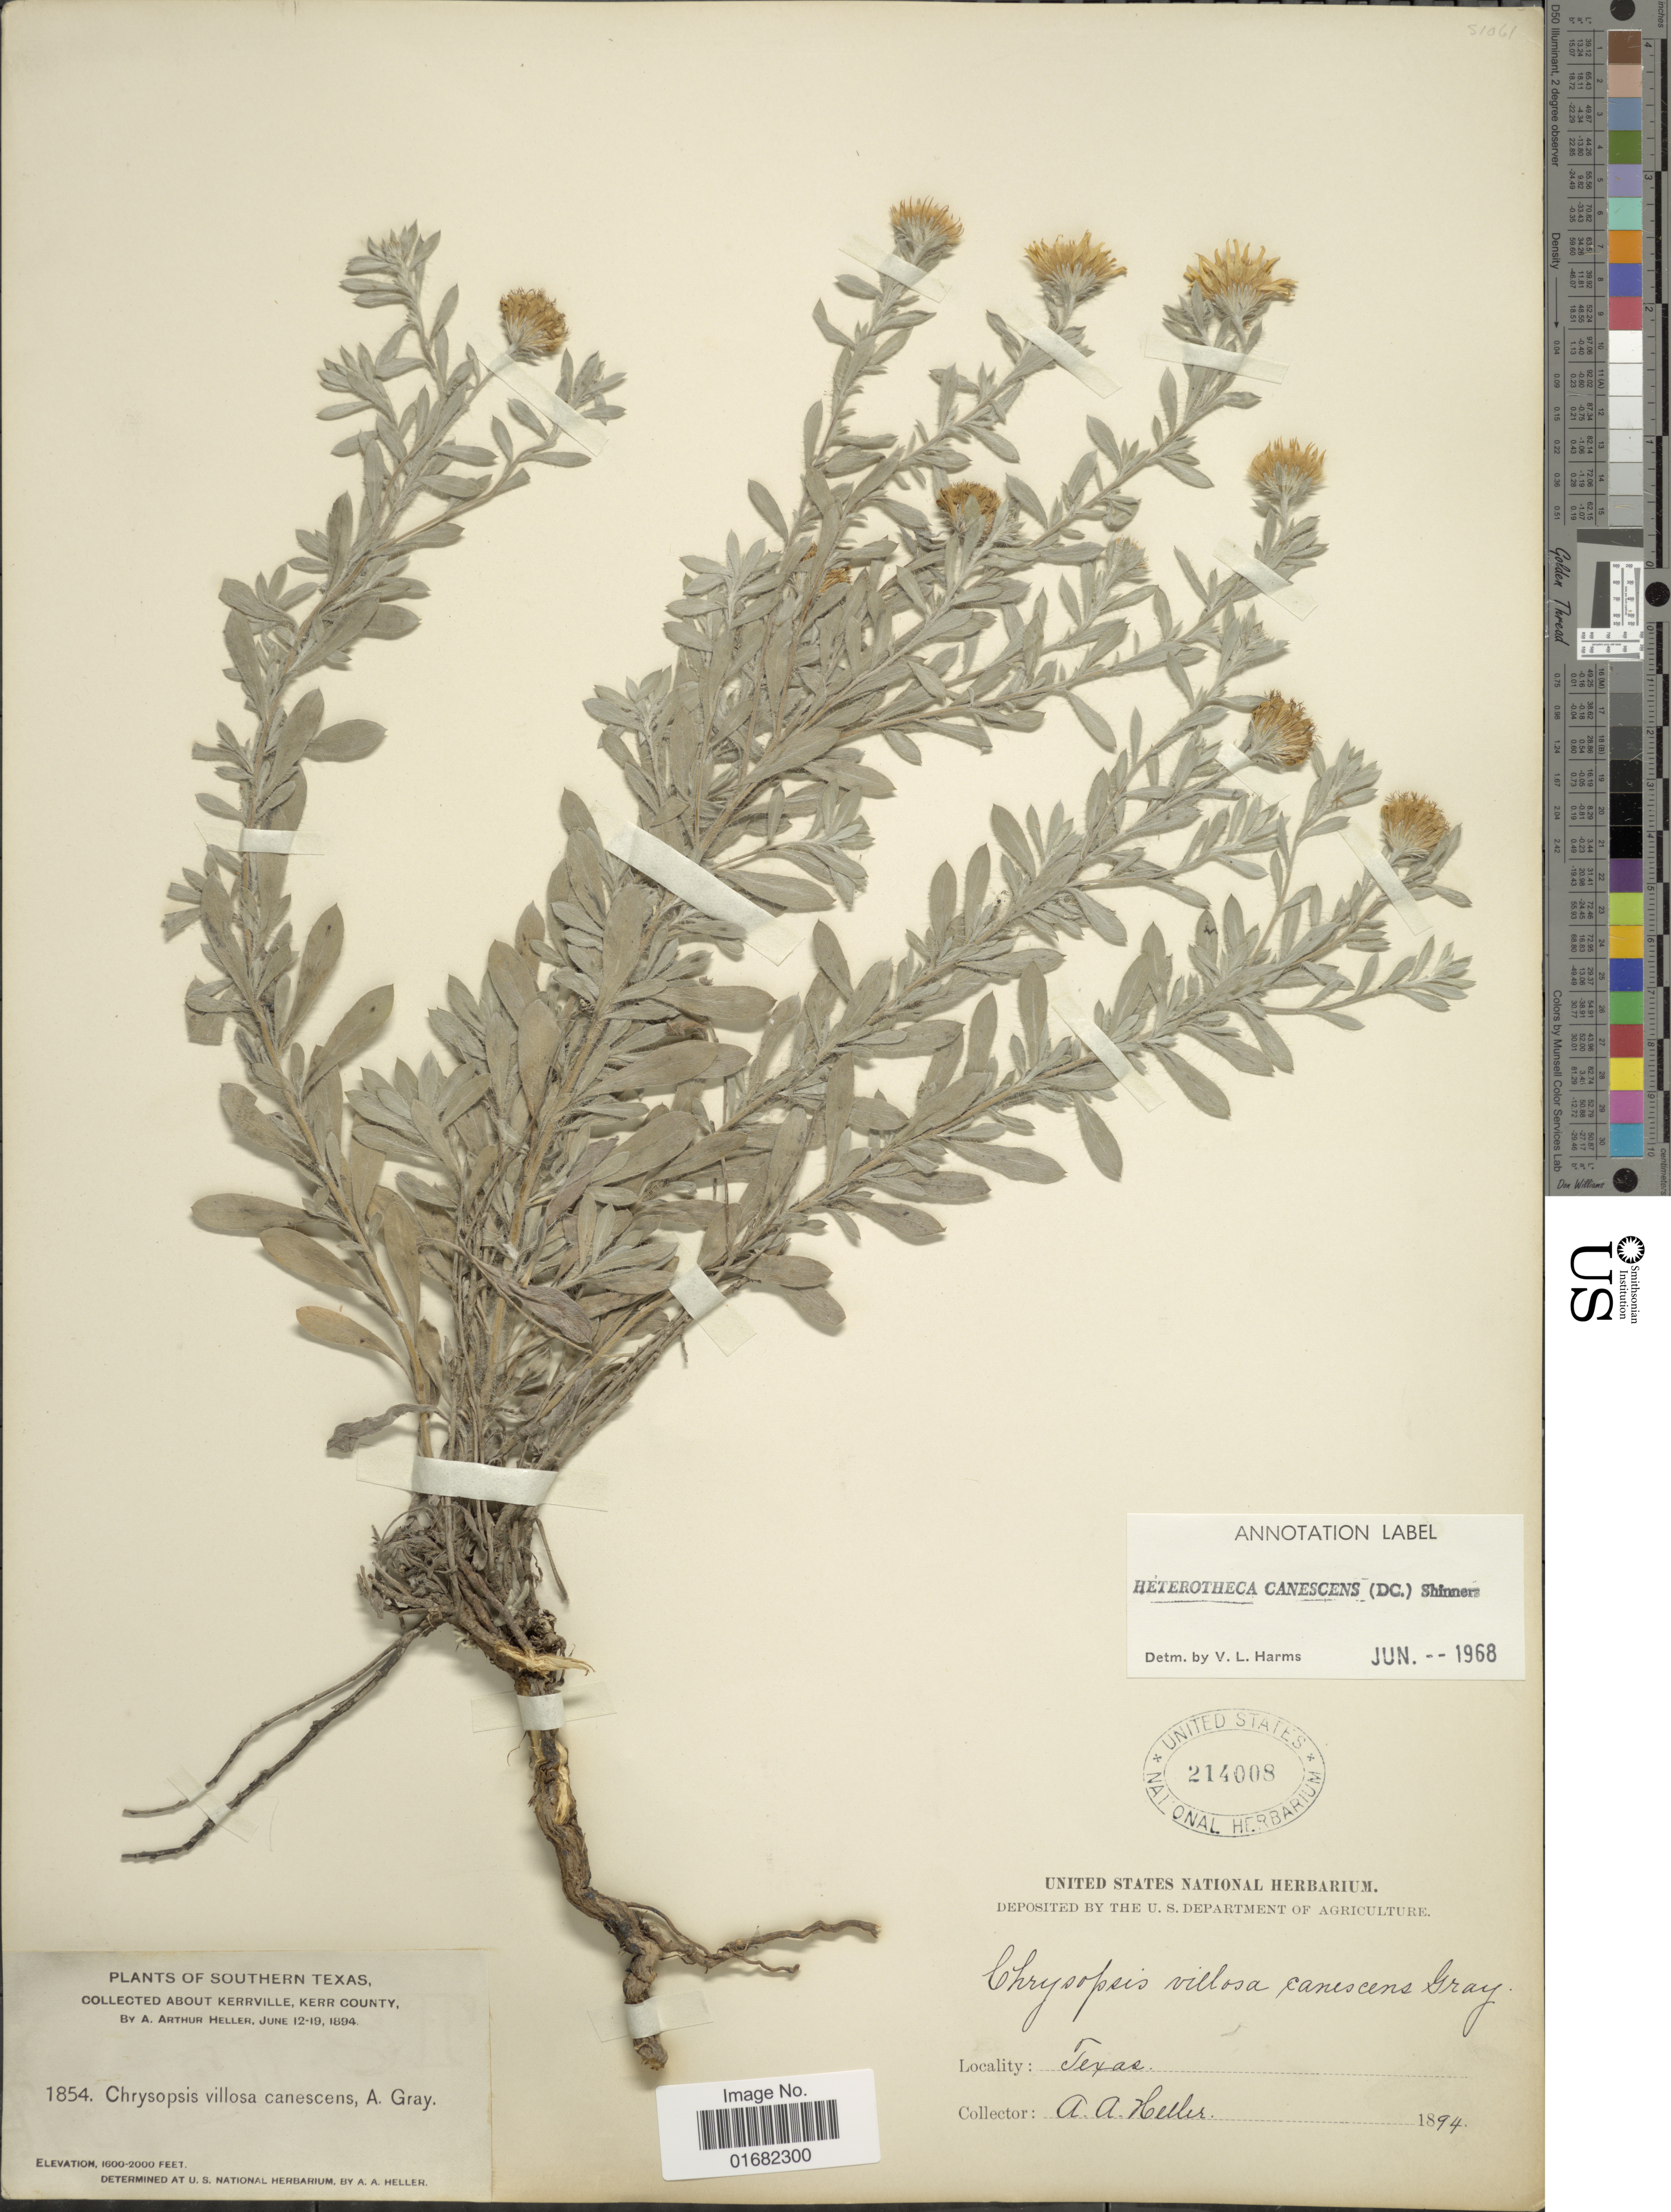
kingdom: Plantae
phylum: Tracheophyta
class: Magnoliopsida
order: Asterales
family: Asteraceae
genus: Heterotheca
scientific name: Heterotheca canescens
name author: (DC.) Shinners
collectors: A. A. Heller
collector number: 1854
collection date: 1894-06-12/1894-06-19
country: United States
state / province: Texas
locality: Southern Texas. Kerrville, Kerr County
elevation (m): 488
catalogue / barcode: US 214008